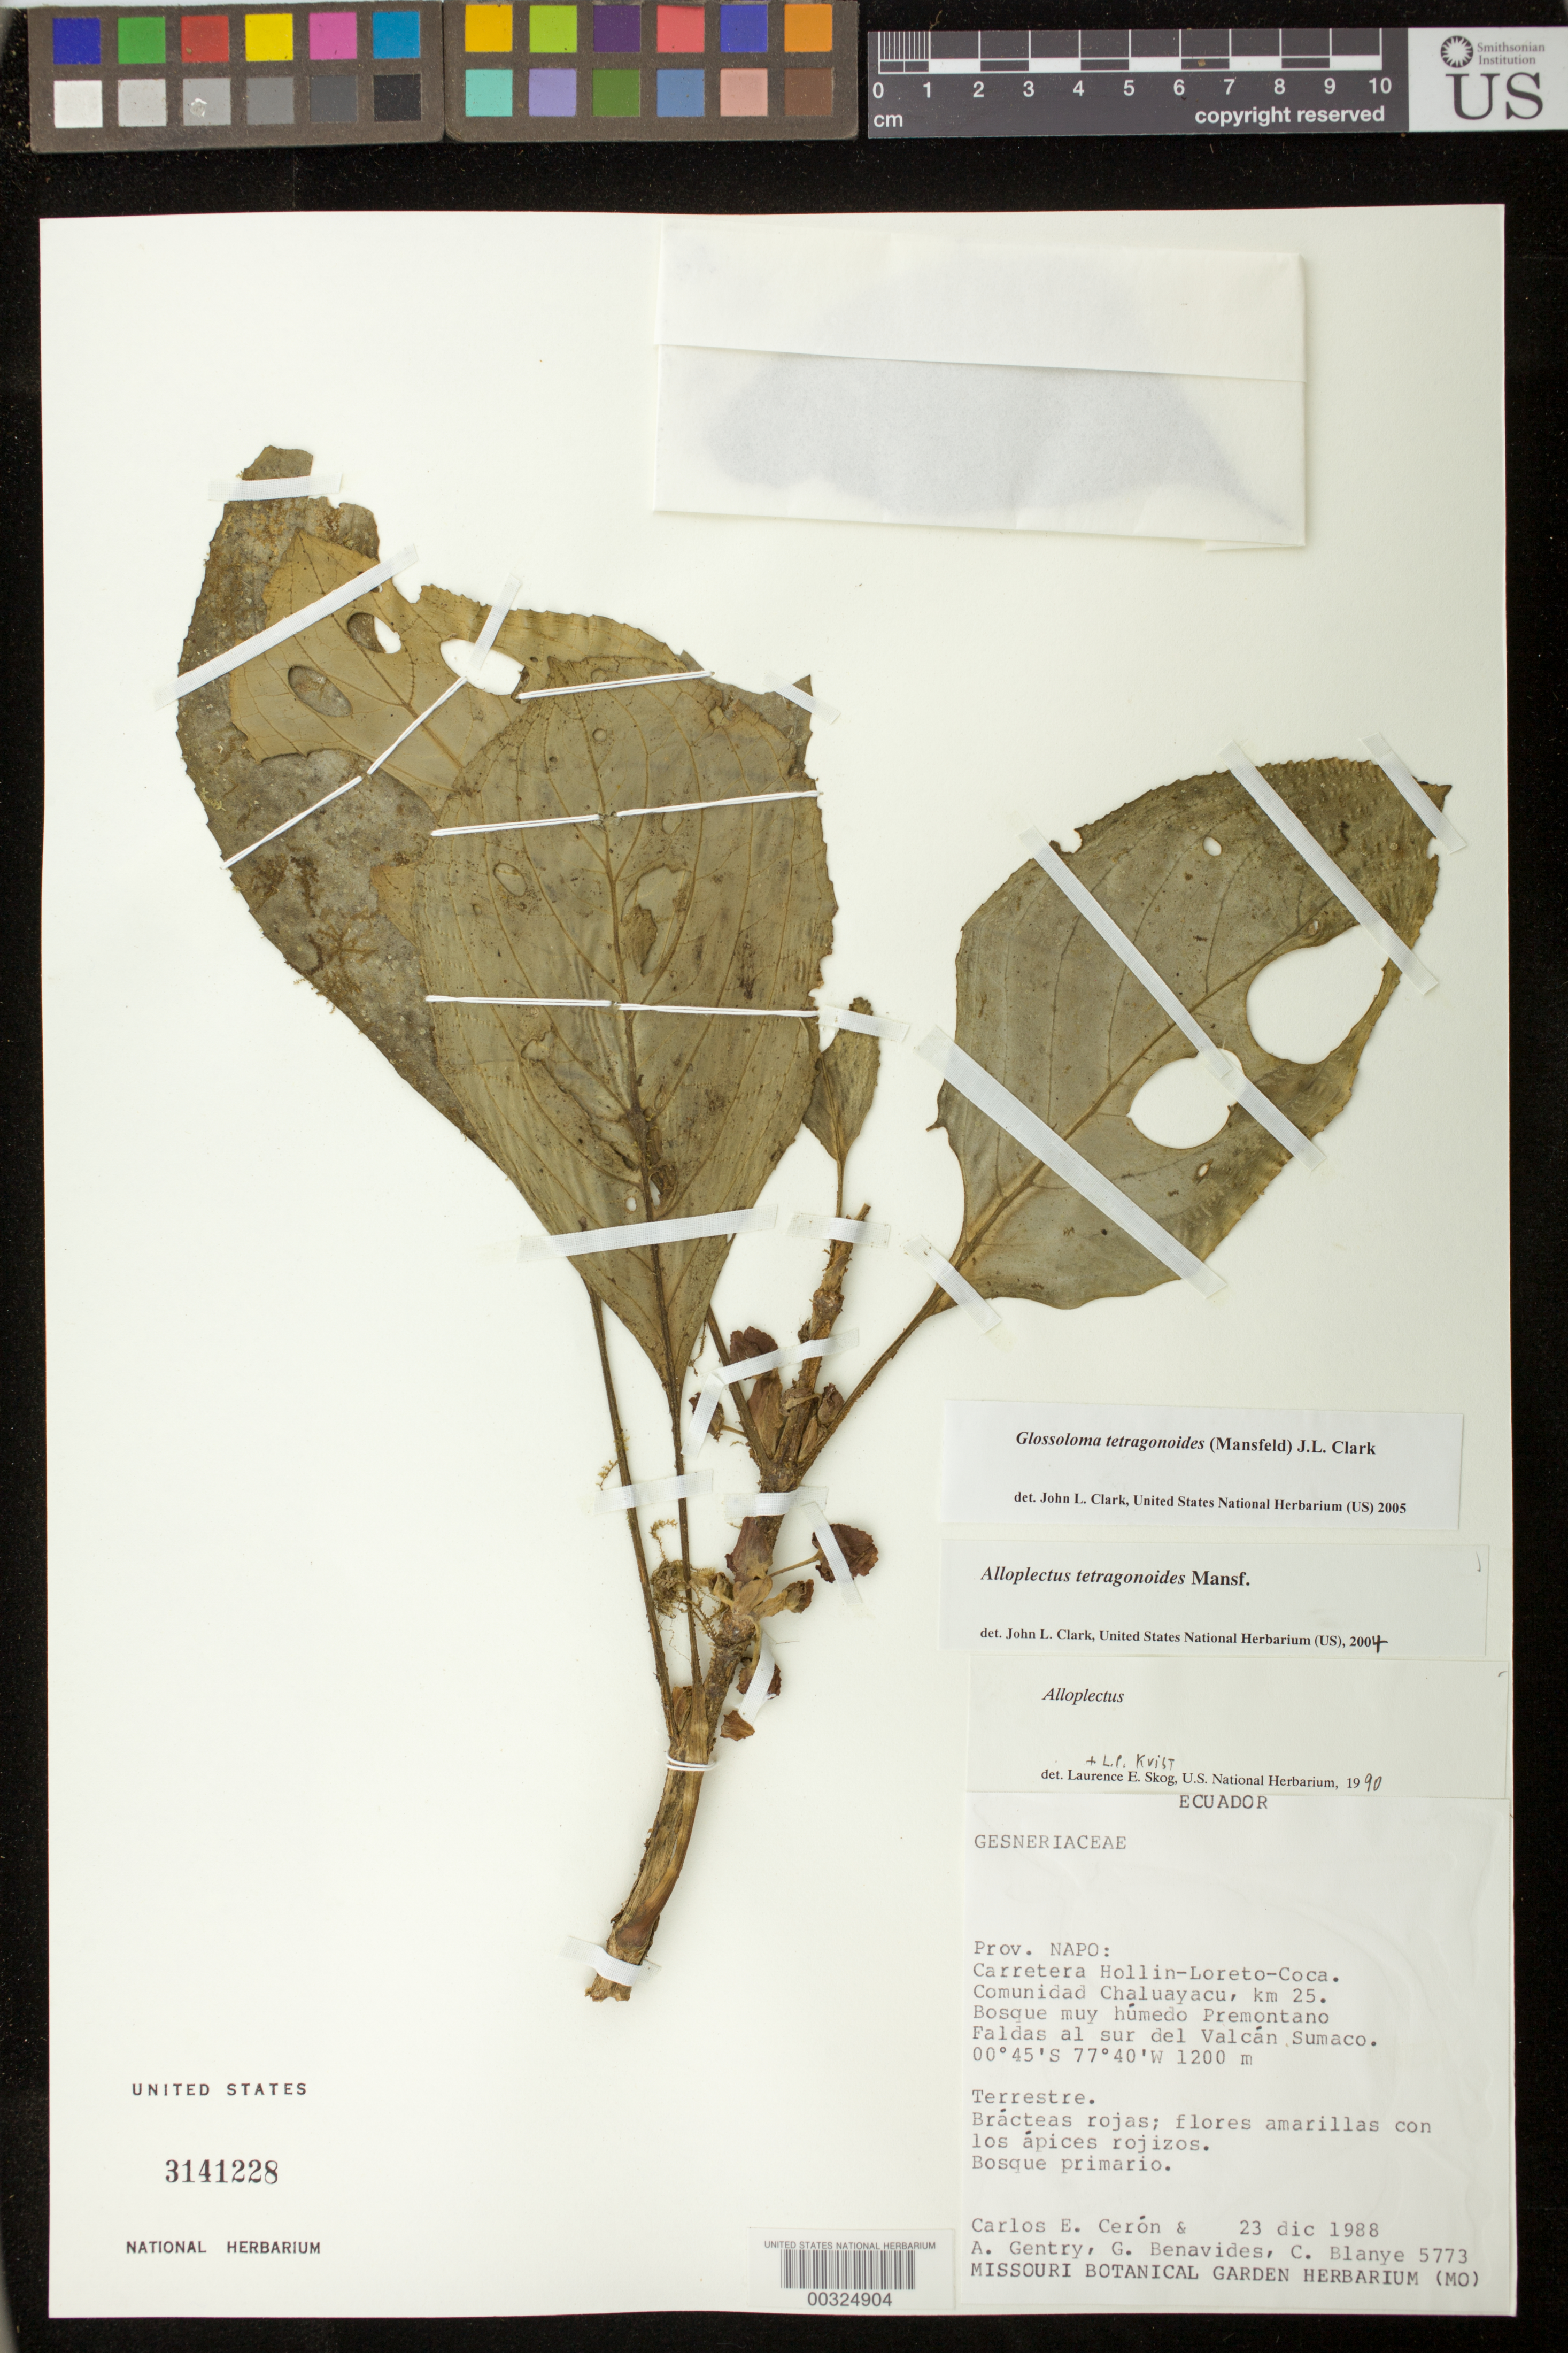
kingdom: Plantae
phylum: Tracheophyta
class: Magnoliopsida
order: Lamiales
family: Gesneriaceae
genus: Glossoloma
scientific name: Glossoloma tetragonoides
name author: (Mansf.) J.L. Clark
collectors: C. E. Cerón M., A. H. Gentry, G. Benavides & C. Blanye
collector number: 5773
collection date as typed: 23 Dec 1988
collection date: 1988-12-23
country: Ecuador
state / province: Napo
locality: Carretera Hollin - Loreto - Coca, comunidad Chaluayacu, km 25, faldas al sur del Volcáan Sumaco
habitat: Bosque muy húmedo premontano; bosque primario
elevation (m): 1200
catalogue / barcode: US 3141228